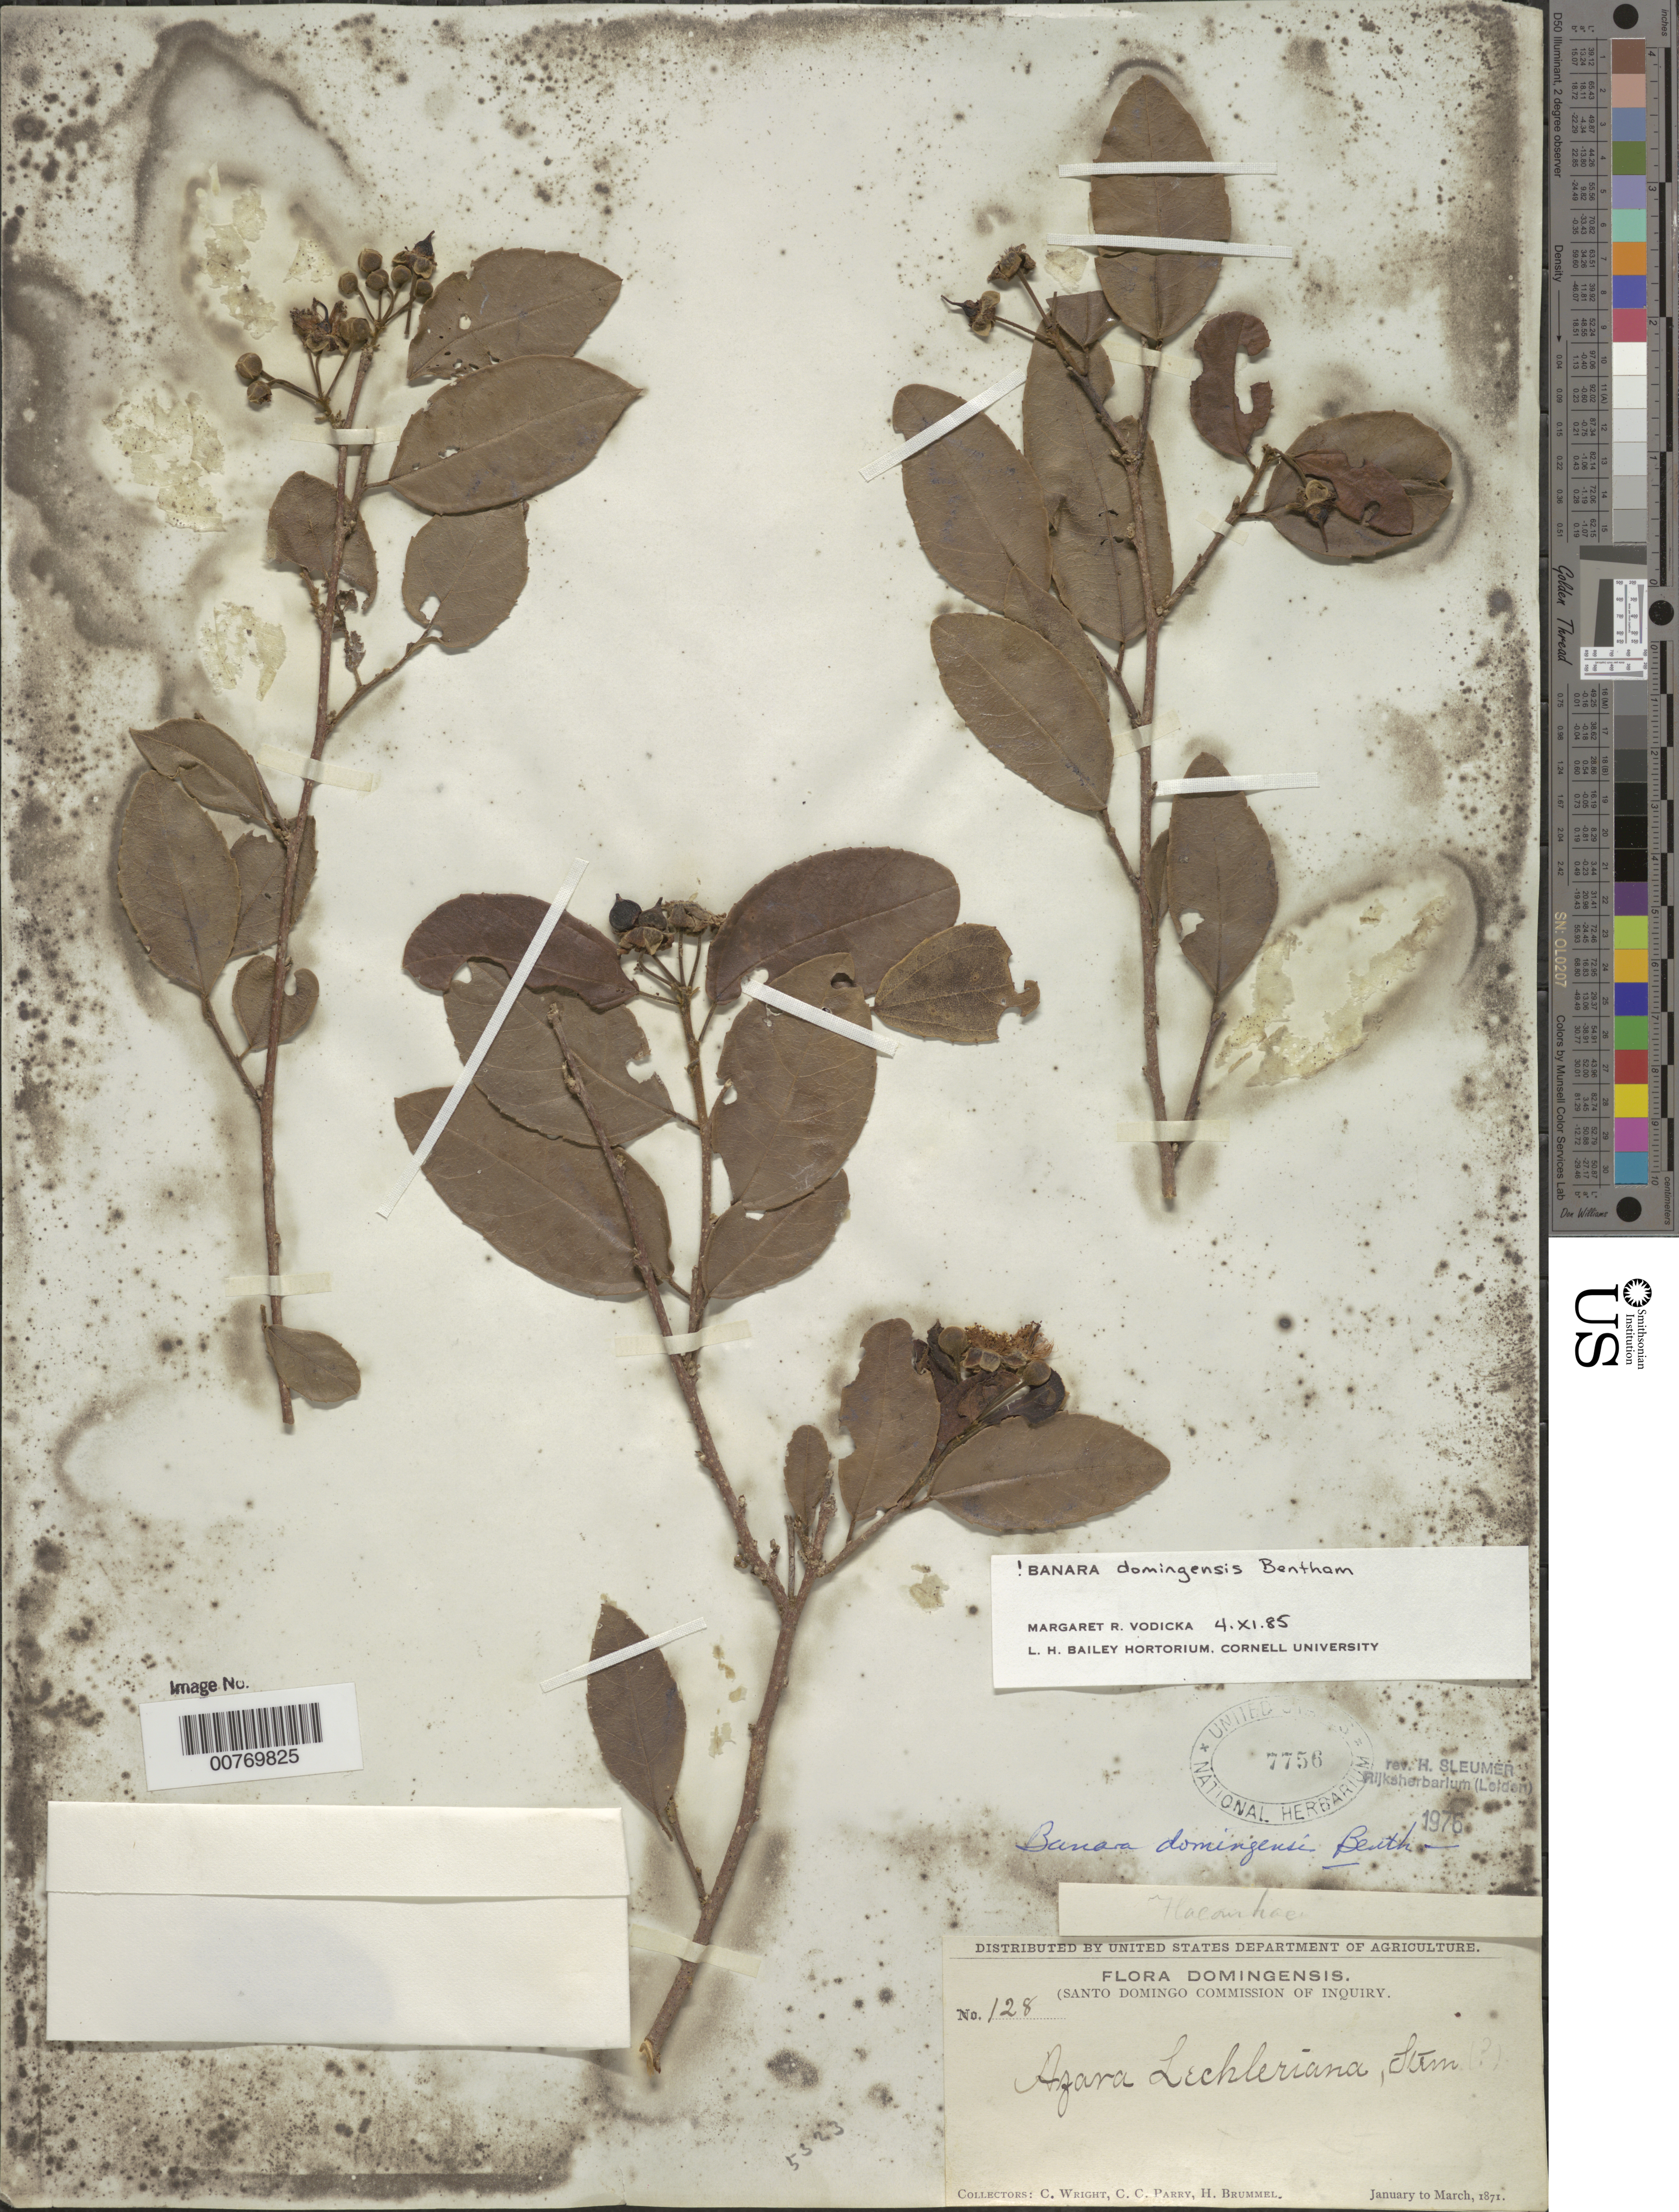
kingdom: Plantae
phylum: Tracheophyta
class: Magnoliopsida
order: Malpighiales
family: Salicaceae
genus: Banara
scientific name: Banara domingensis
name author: Benth.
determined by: Vodicka, M. R.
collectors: C. Wright, C. C. Parry & H. Brummel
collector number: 128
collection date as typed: Jan 1871 to -- Mar 1871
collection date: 1871-01/1871-03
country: Dominican Republic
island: Hispaniola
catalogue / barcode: US 7756